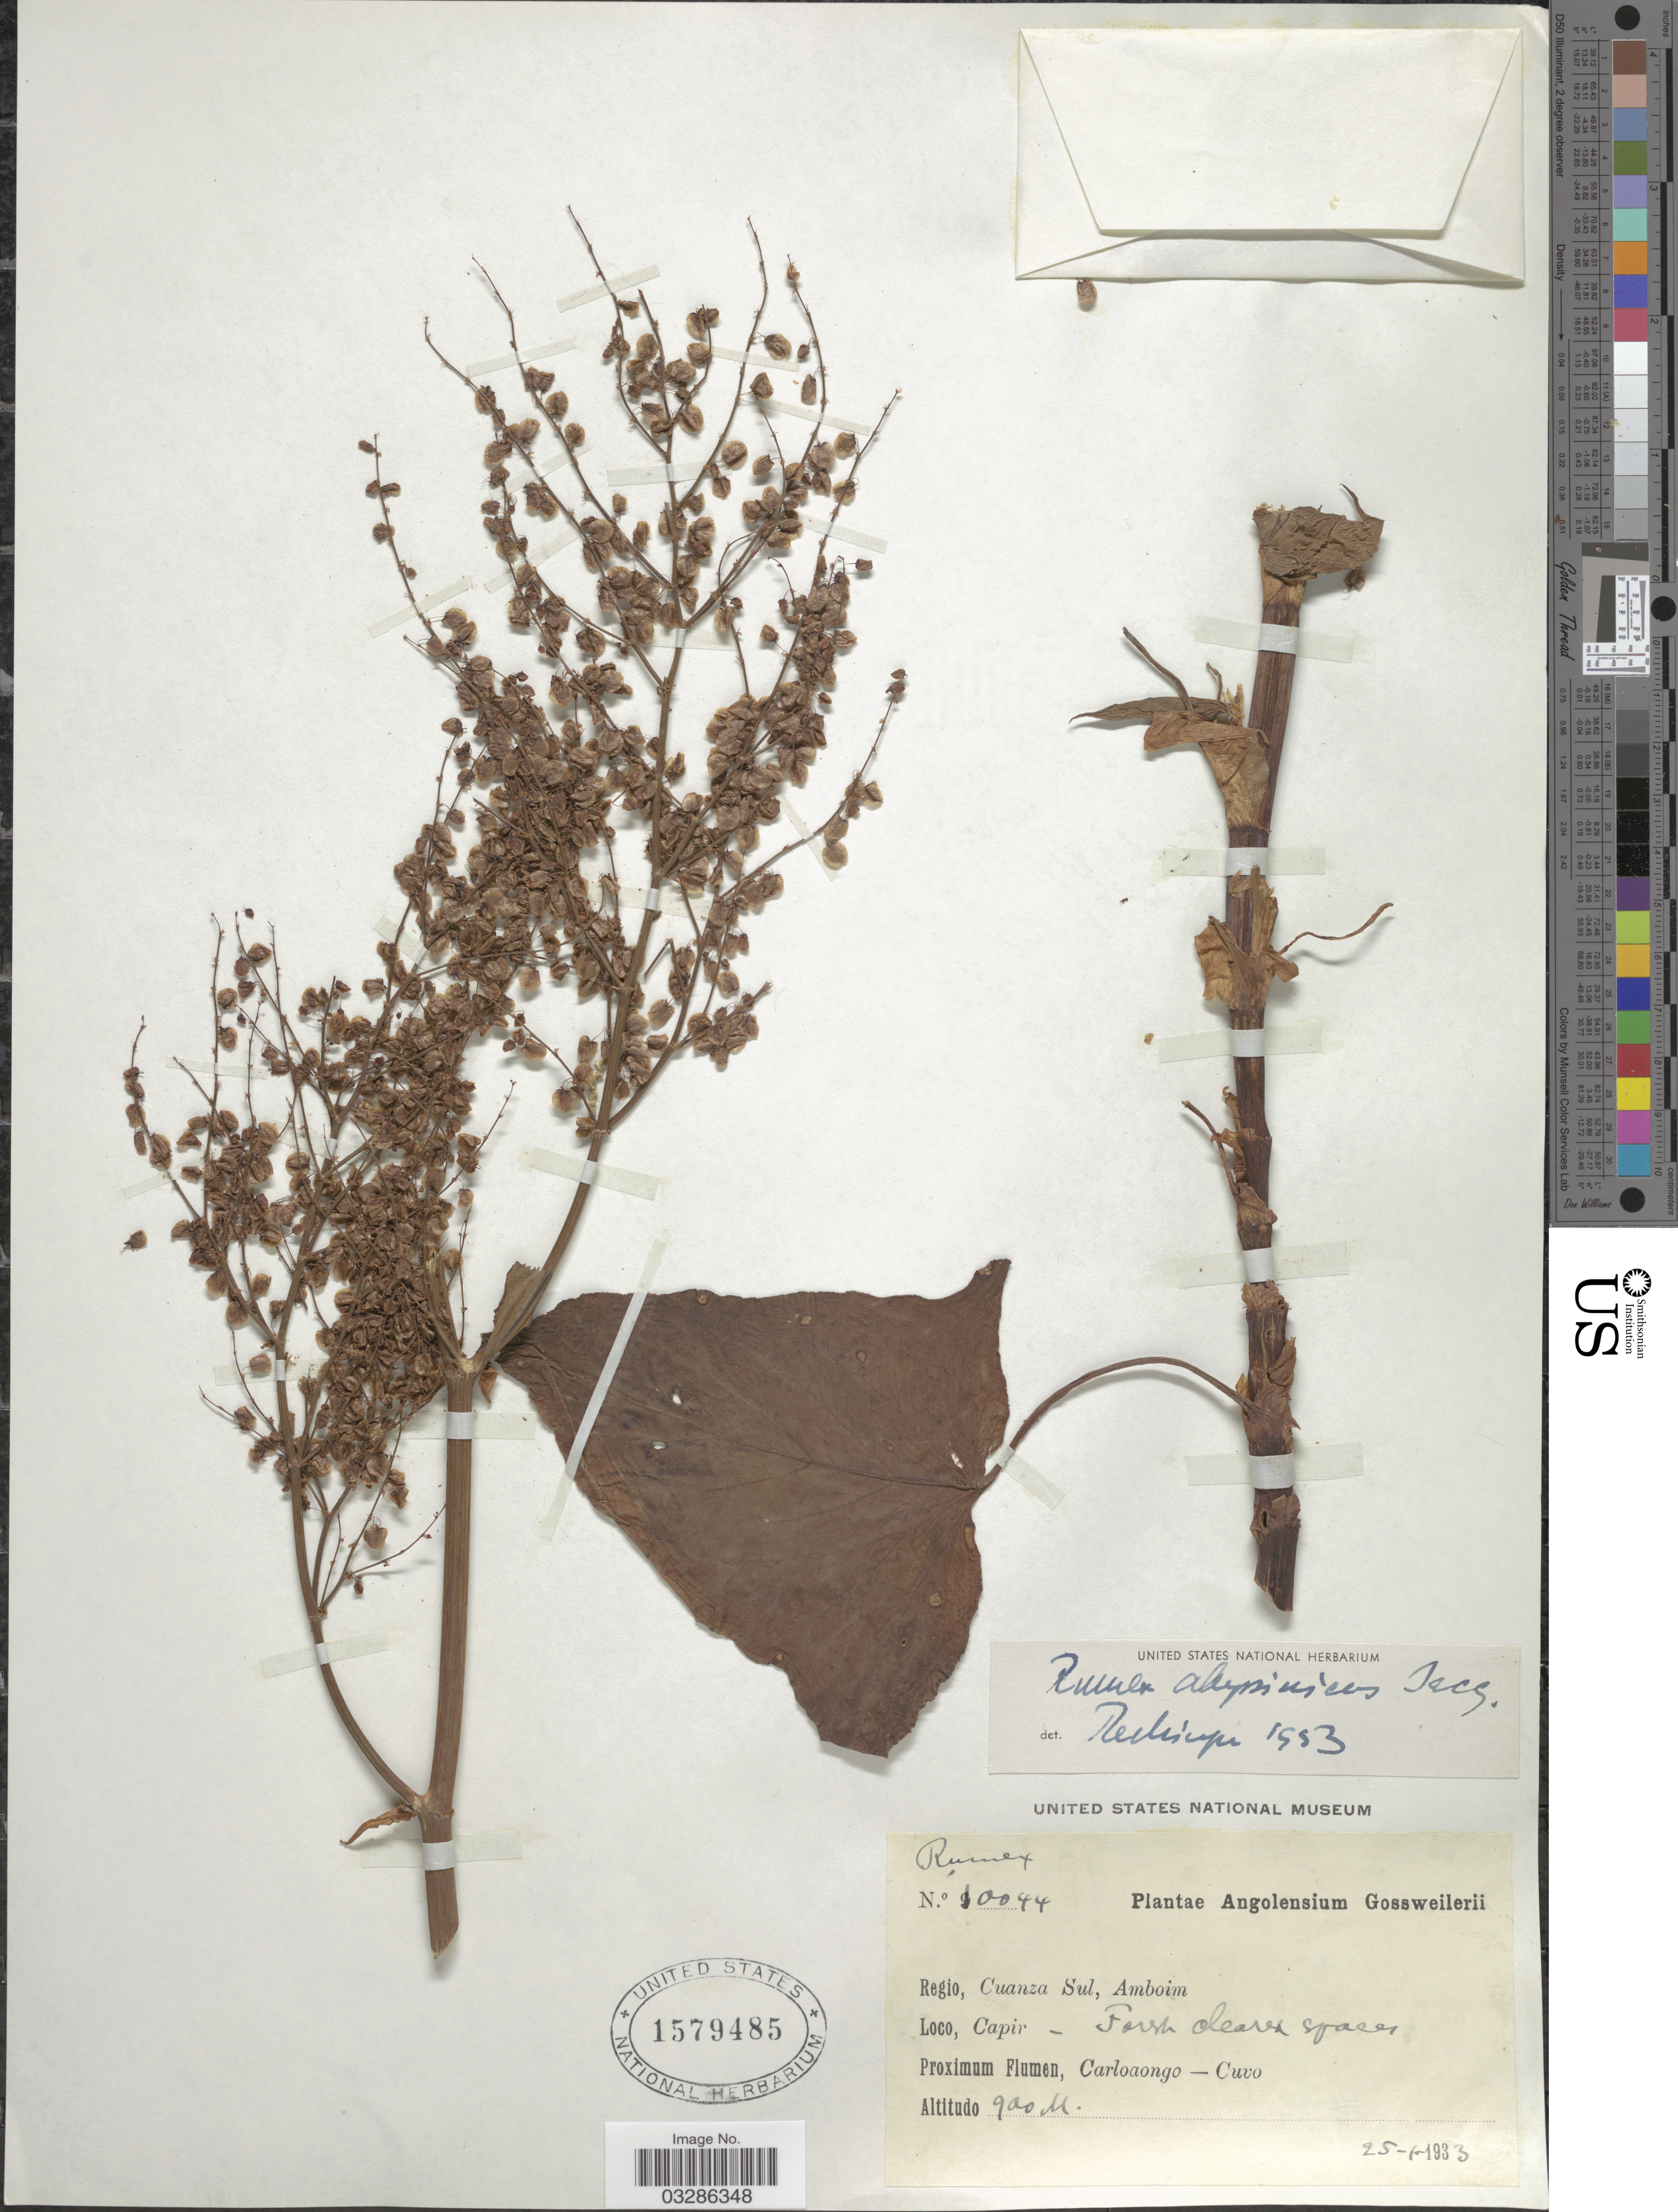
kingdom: Plantae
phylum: Tracheophyta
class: Magnoliopsida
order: Caryophyllales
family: Polygonaceae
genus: Rumex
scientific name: Rumex abyssinicus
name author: Jacq.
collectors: -. Gossweiler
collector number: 10044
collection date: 1933-01-25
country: Angola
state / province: Cuanza Sul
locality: Regio, Cuanza Sul, Amboim. Capir. Proximum Flumen, Carloaongo-Cuvo.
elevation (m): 900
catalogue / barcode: US 1579485